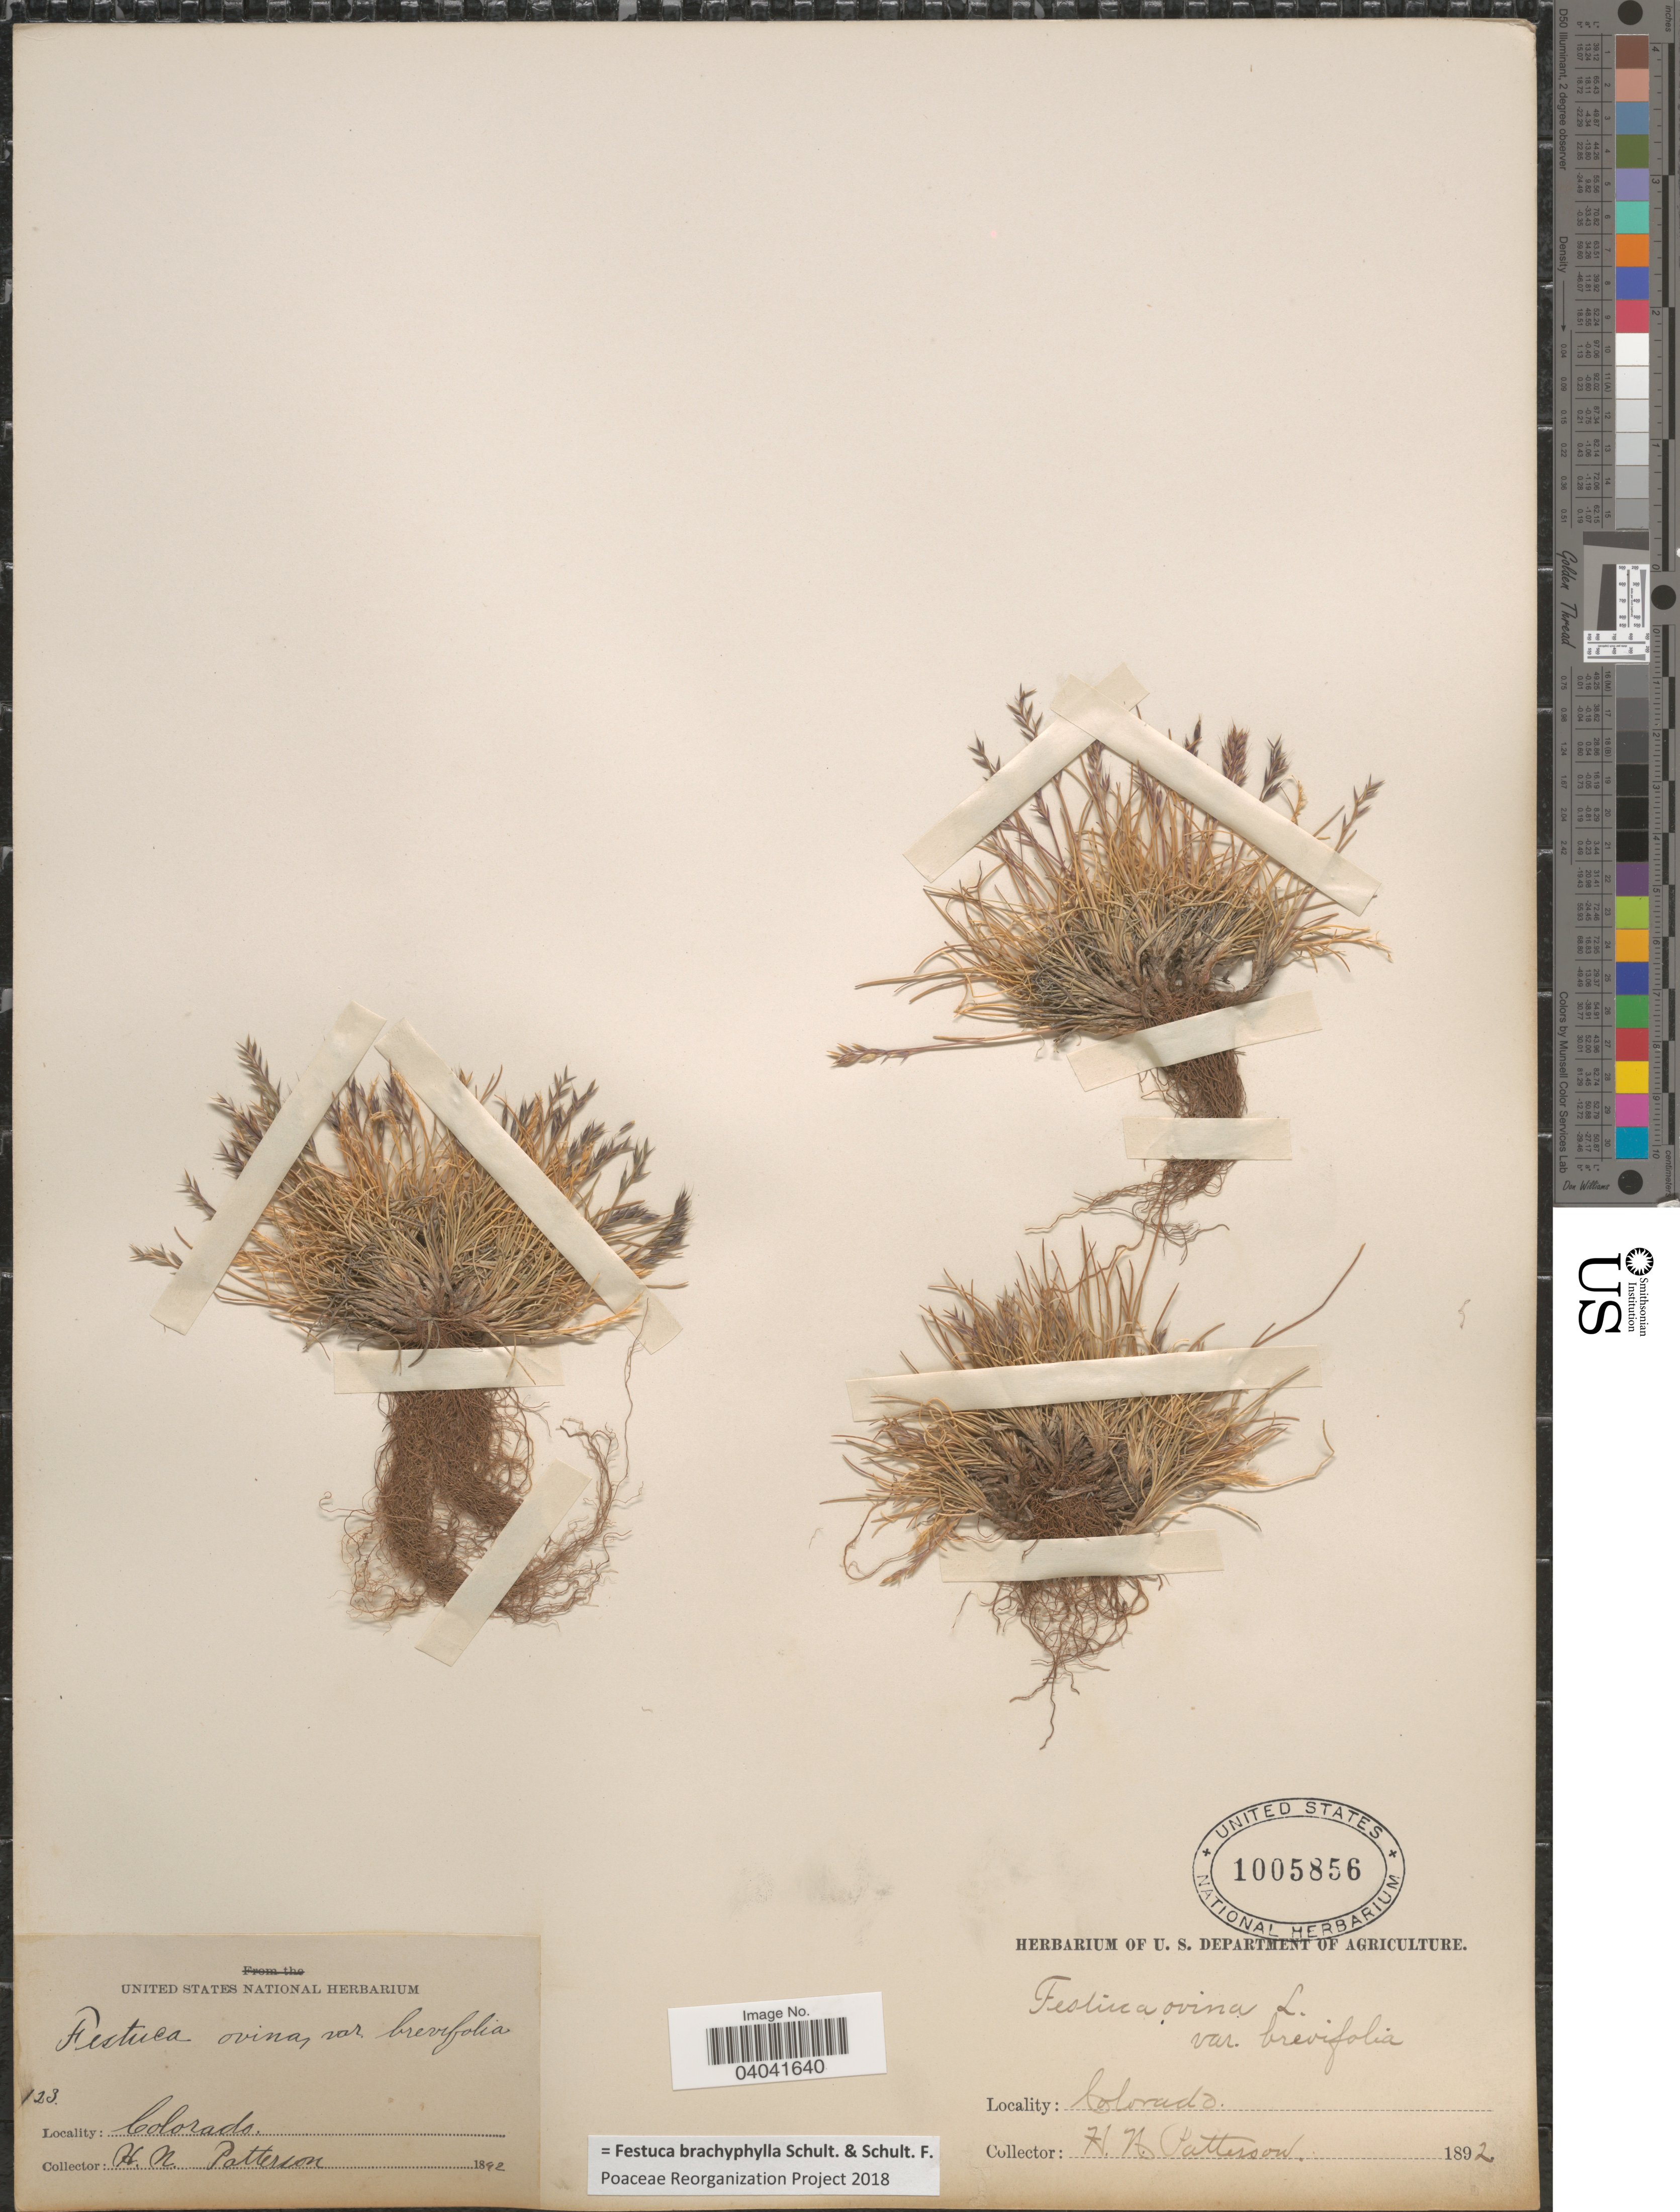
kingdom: Plantae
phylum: Tracheophyta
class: Liliopsida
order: Poales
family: Poaceae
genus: Festuca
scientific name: Festuca brachyphylla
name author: Schult. & Schult. f.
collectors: H. N. Patterson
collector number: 123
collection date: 1892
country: United States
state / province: Colorado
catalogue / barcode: US 1005856